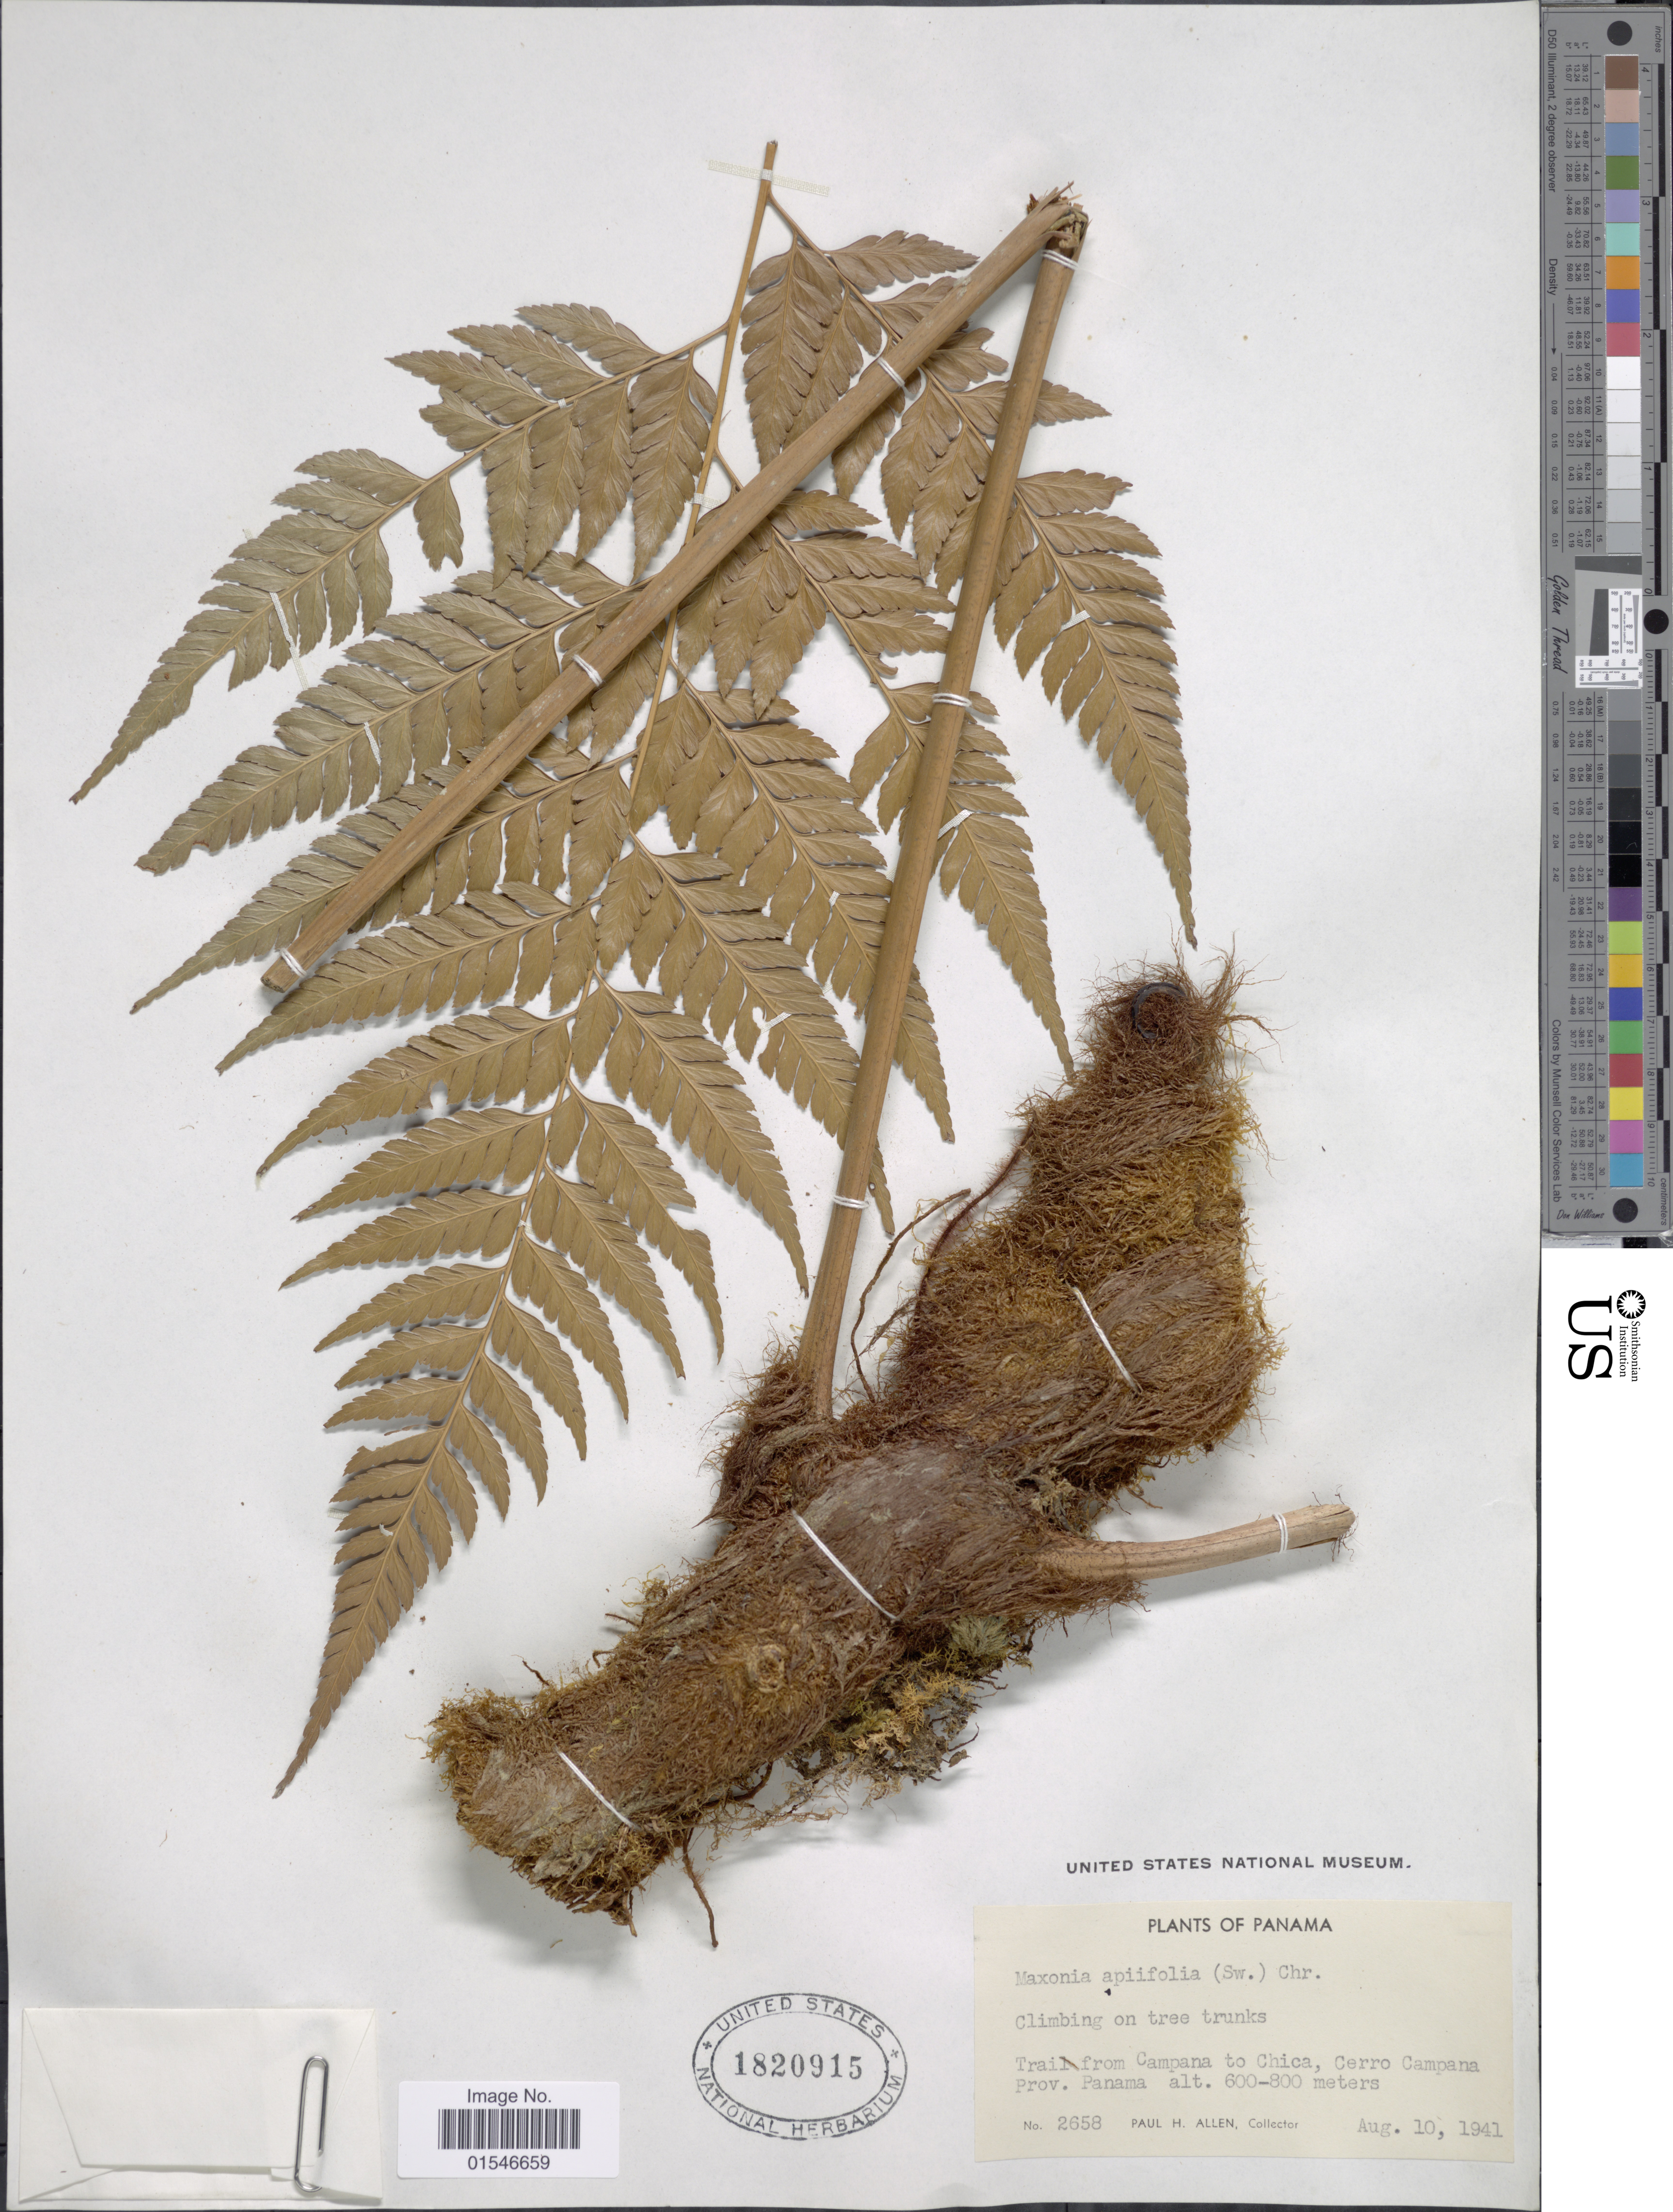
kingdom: Plantae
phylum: Tracheophyta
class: Polypodiopsida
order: Polypodiales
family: Dryopteridaceae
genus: Maxonia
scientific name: Maxonia apiifolia var. dualis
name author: (Donn. Sm.) C. Chr.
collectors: P. H. Allen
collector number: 2658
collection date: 1941-08-10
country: Panama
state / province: Panamá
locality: Trail from Campana to Chica, Cerro Campana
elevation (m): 600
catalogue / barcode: US 1820915